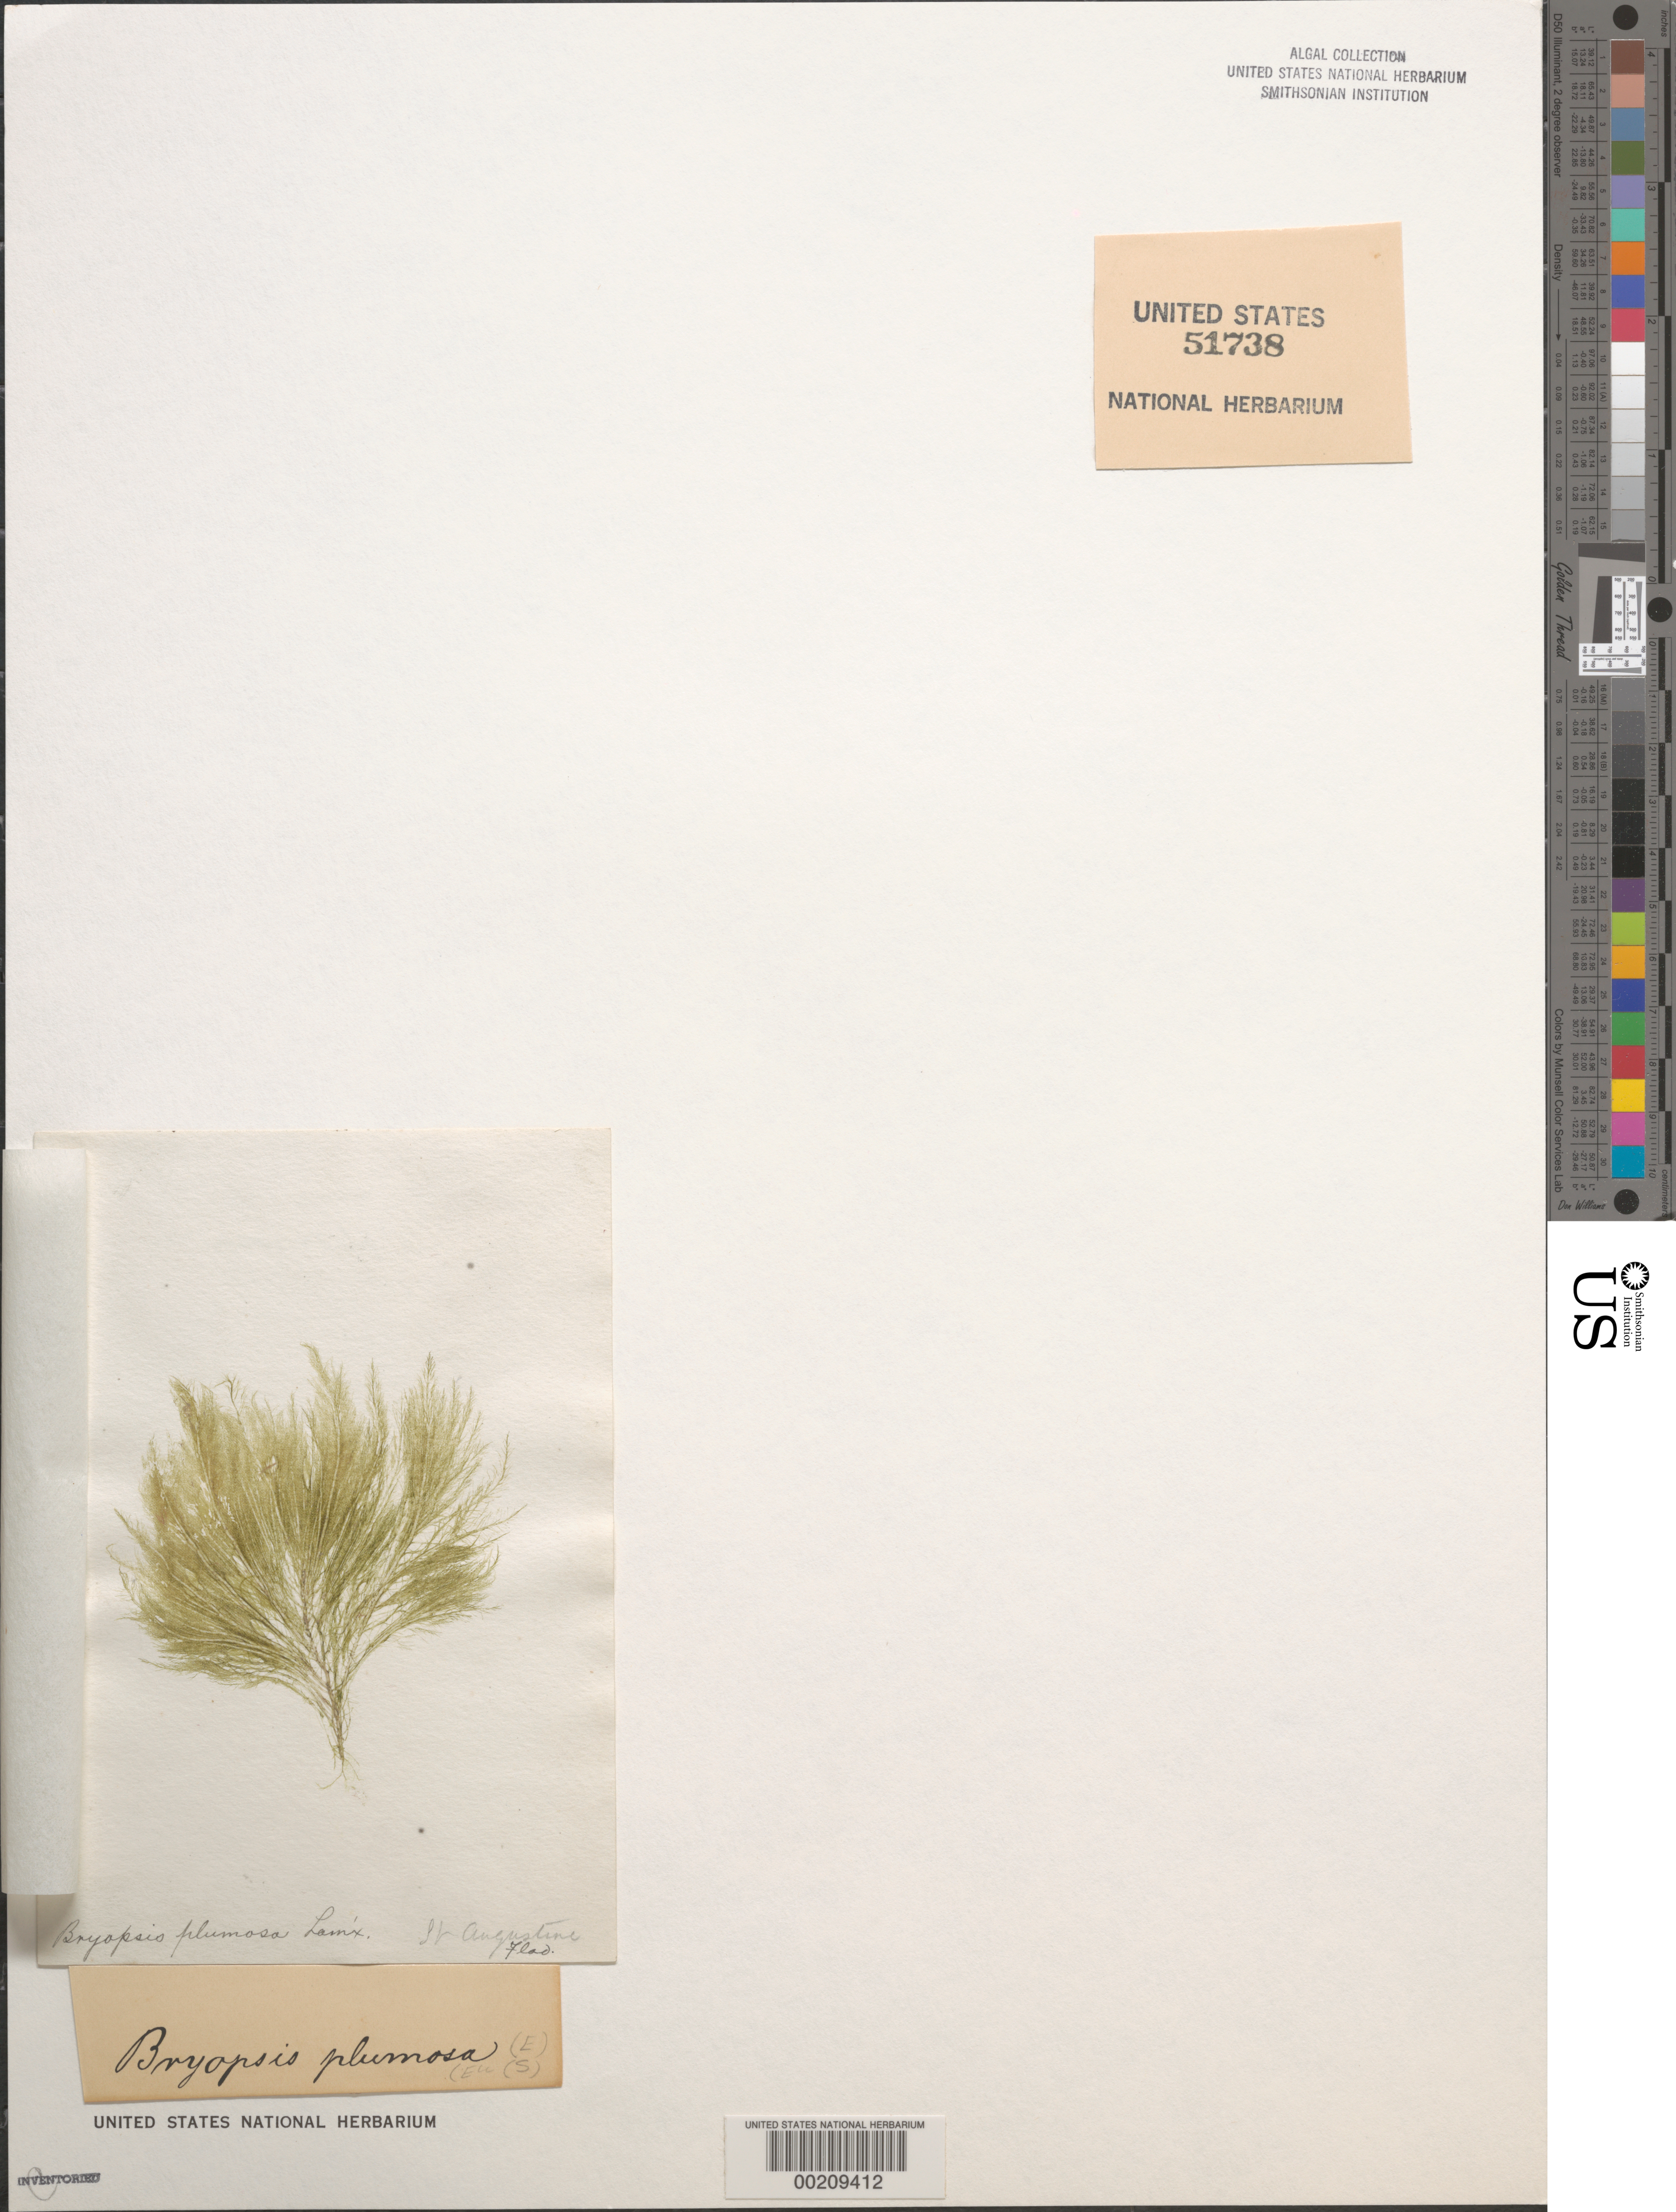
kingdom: Plantae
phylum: Chlorophyta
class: Ulvophyceae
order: Bryopsidales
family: Bryopsidaceae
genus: Bryopsis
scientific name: Bryopsis plumosa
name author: (Huds.) C. Agardh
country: United States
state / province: Florida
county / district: Saint Johns County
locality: St. Augustine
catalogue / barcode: US 51738